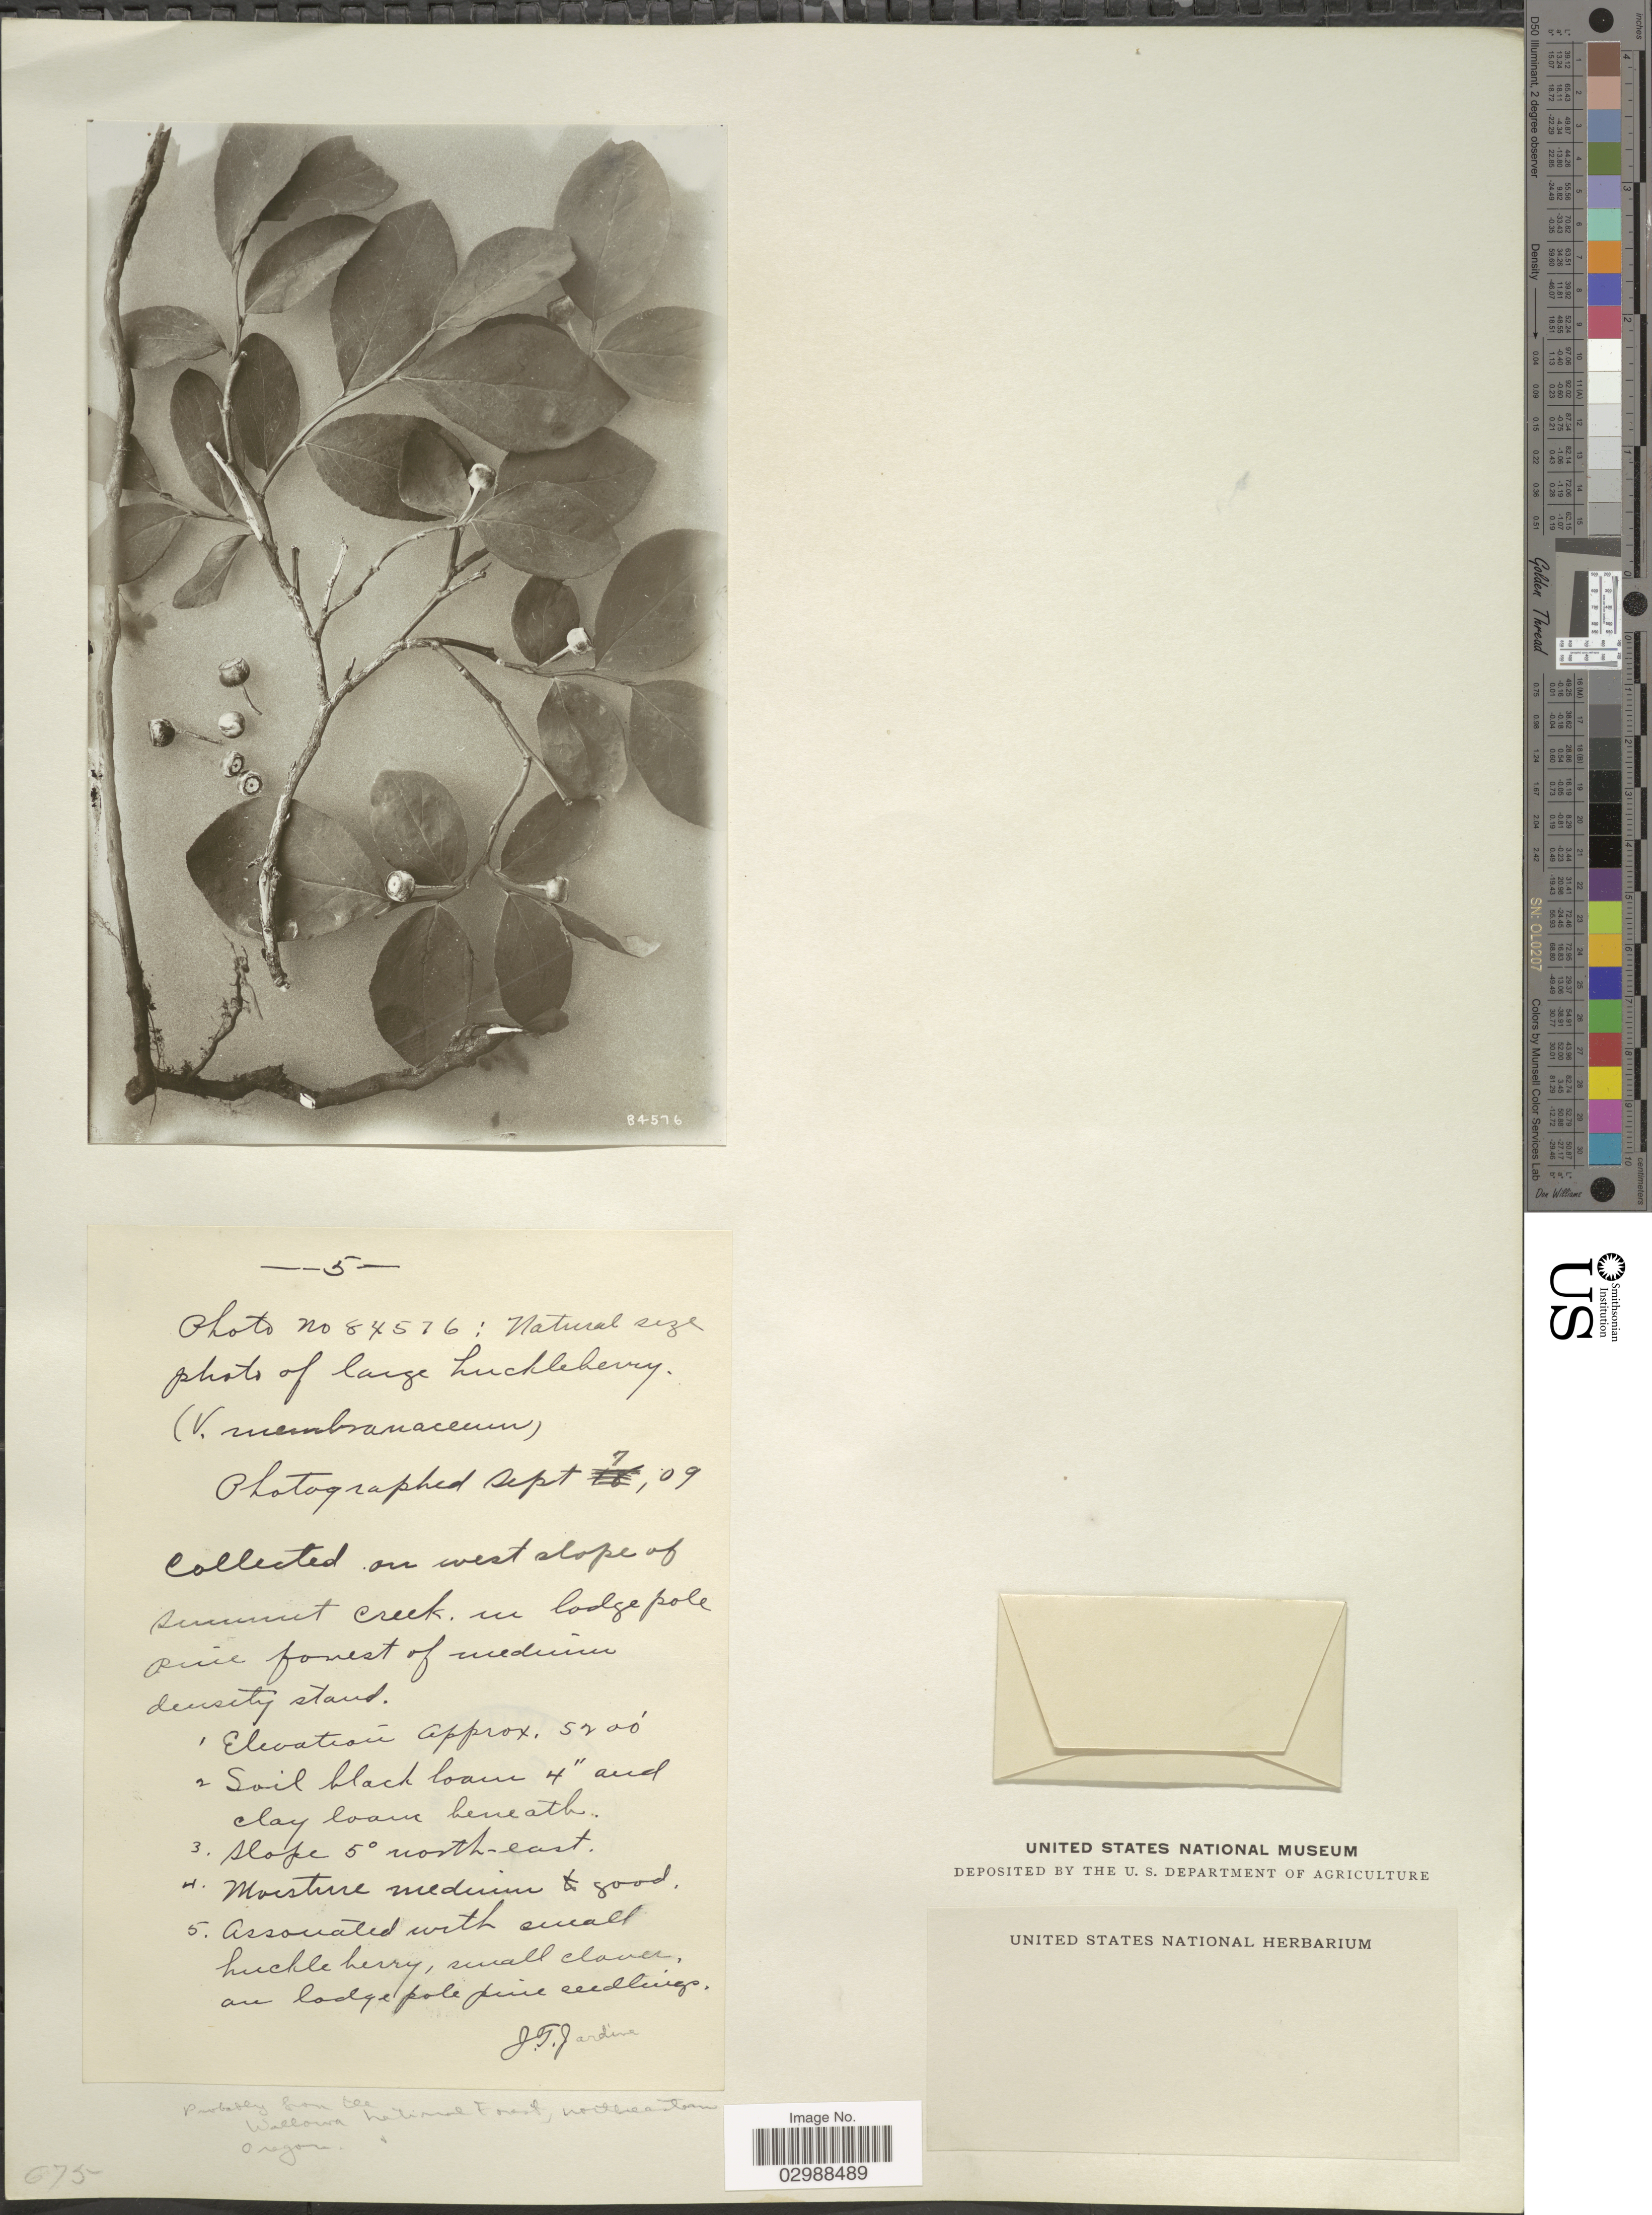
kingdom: Plantae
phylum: Tracheophyta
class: Magnoliopsida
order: Ericales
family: Ericaceae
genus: Vaccinium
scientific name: Vaccinium membranaceum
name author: Douglas ex Torr.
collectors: J. T. Jardine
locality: On west slope of summit creek nr lodgepole.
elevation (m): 1585